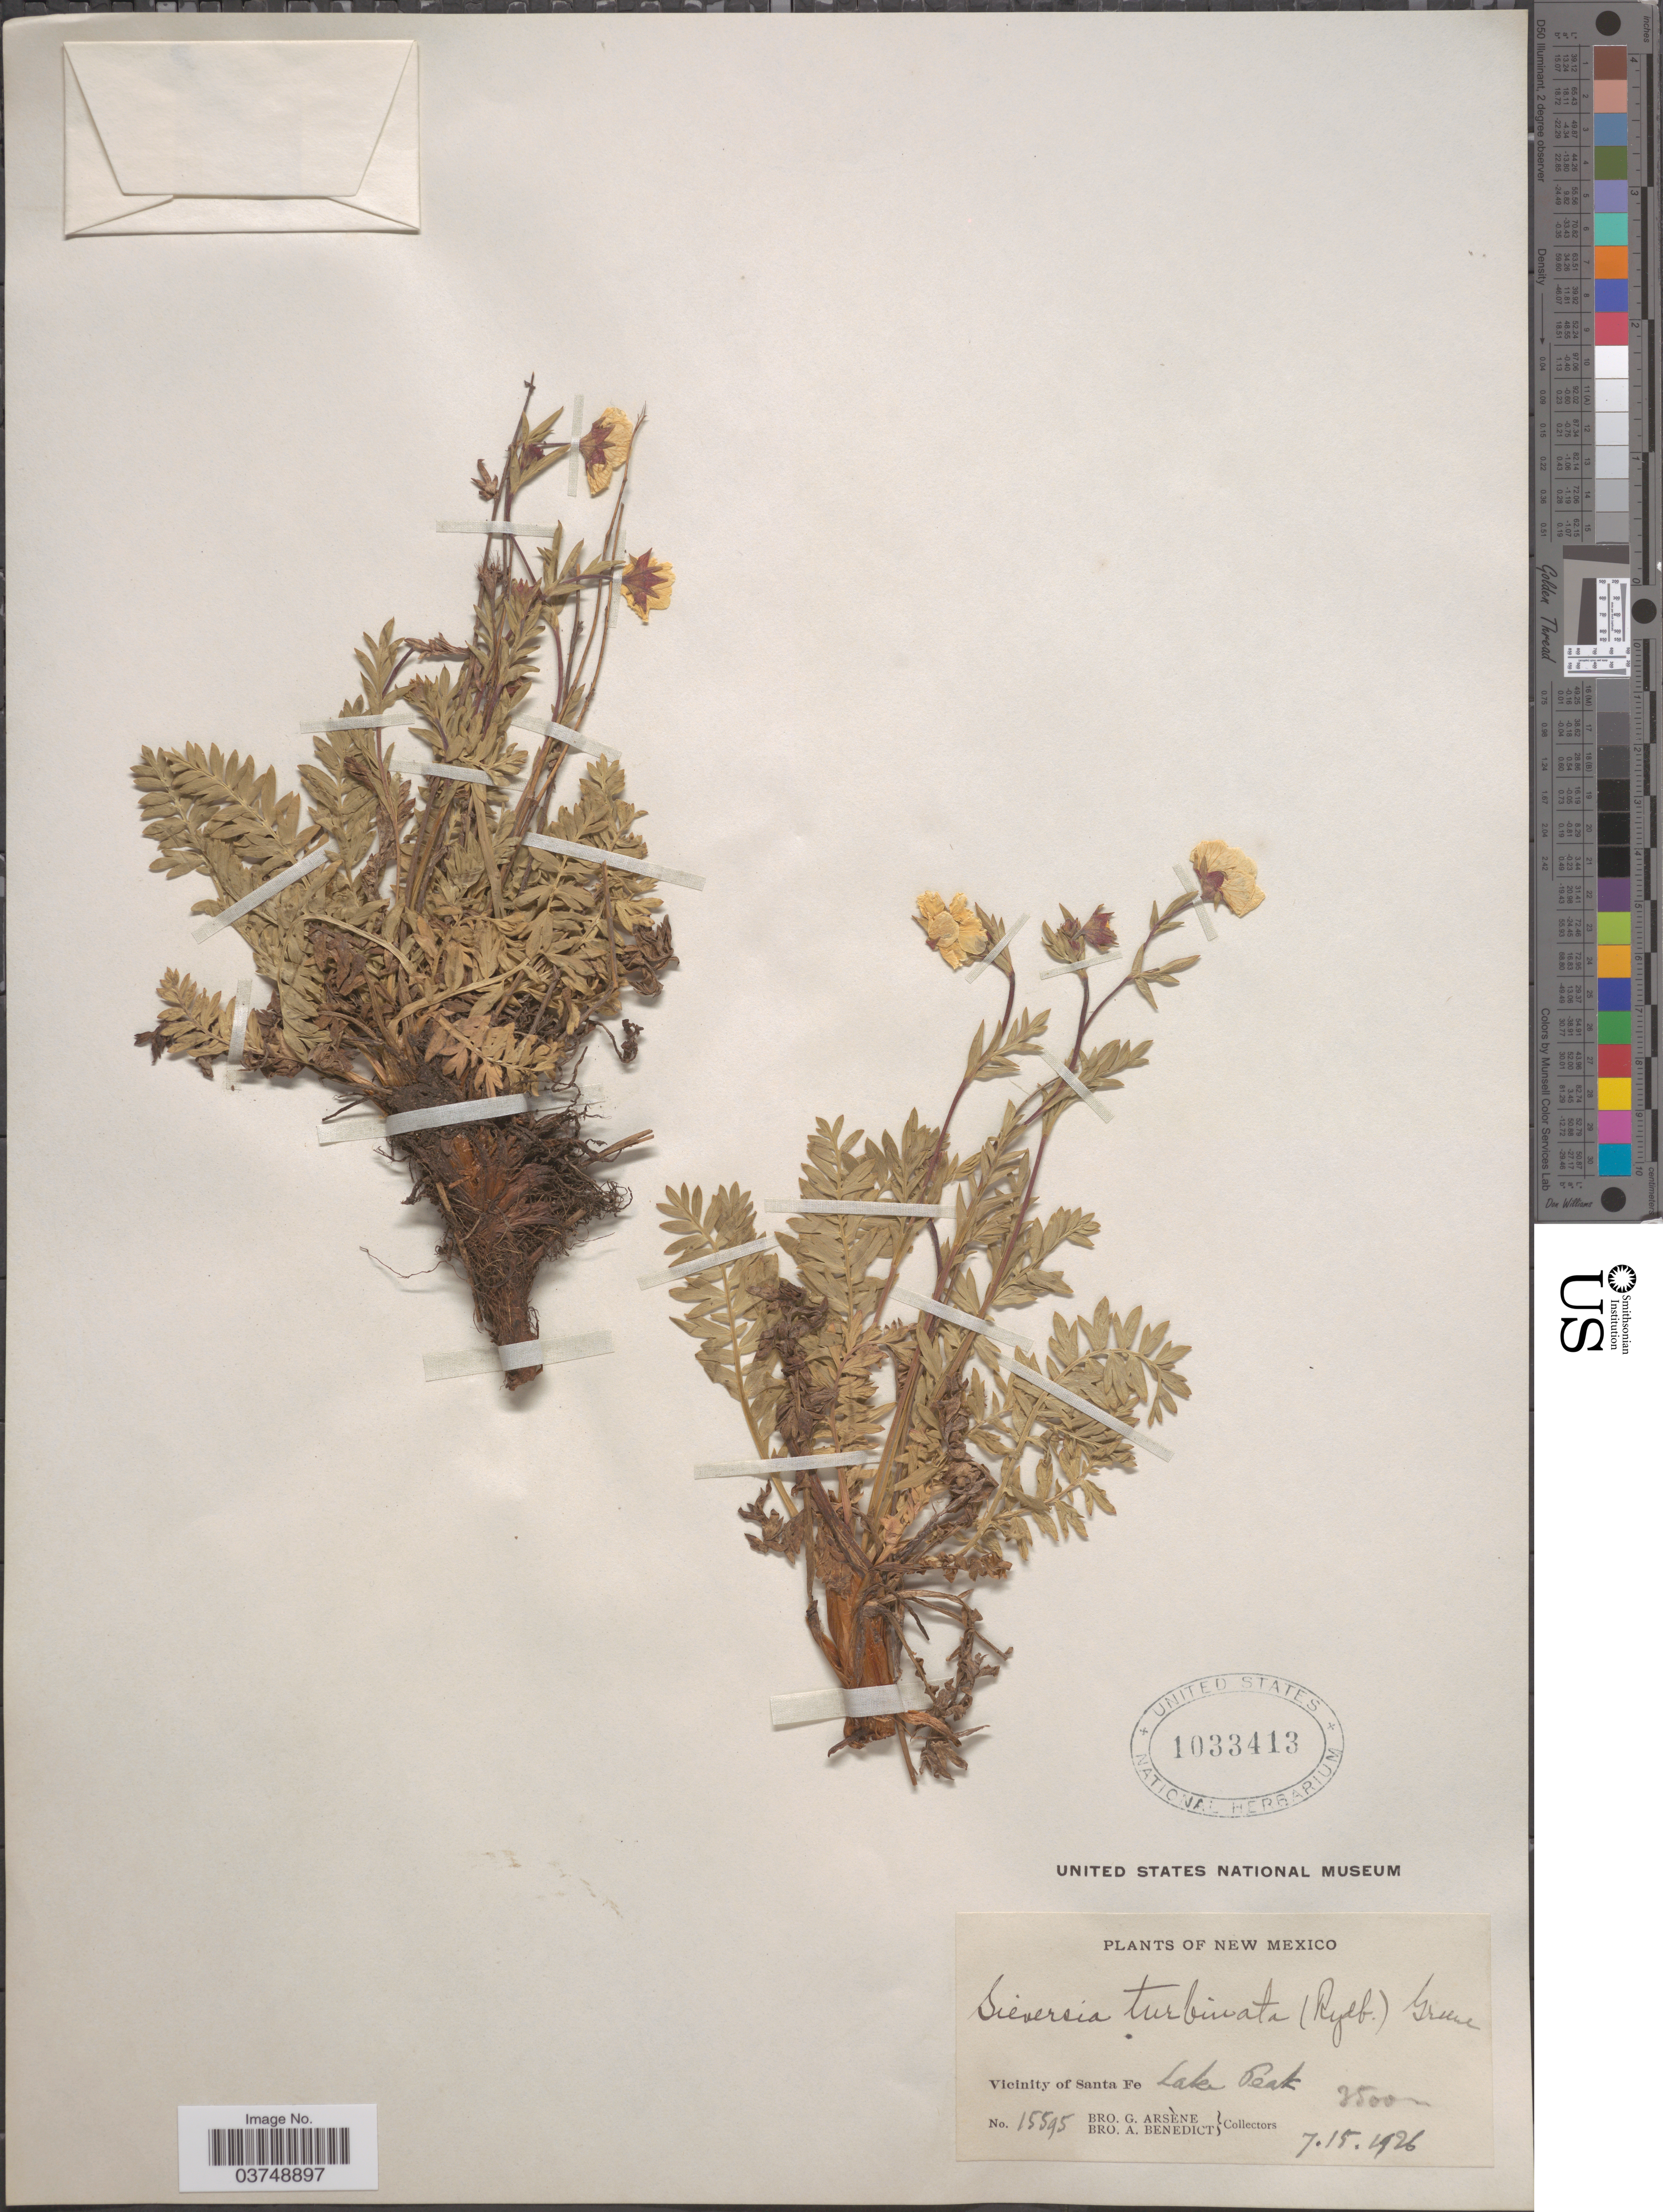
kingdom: Plantae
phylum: Tracheophyta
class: Magnoliopsida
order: Rosales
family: Rosaceae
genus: Geum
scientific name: Geum rossii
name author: (R. Br.) Ser.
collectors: Bro. G. Arsène & Bro. A. Benedict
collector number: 15595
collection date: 1926-07-15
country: United States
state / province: New Mexico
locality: Vicinity of Santa Fe. Lake Peak.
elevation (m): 3500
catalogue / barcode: US 1033413